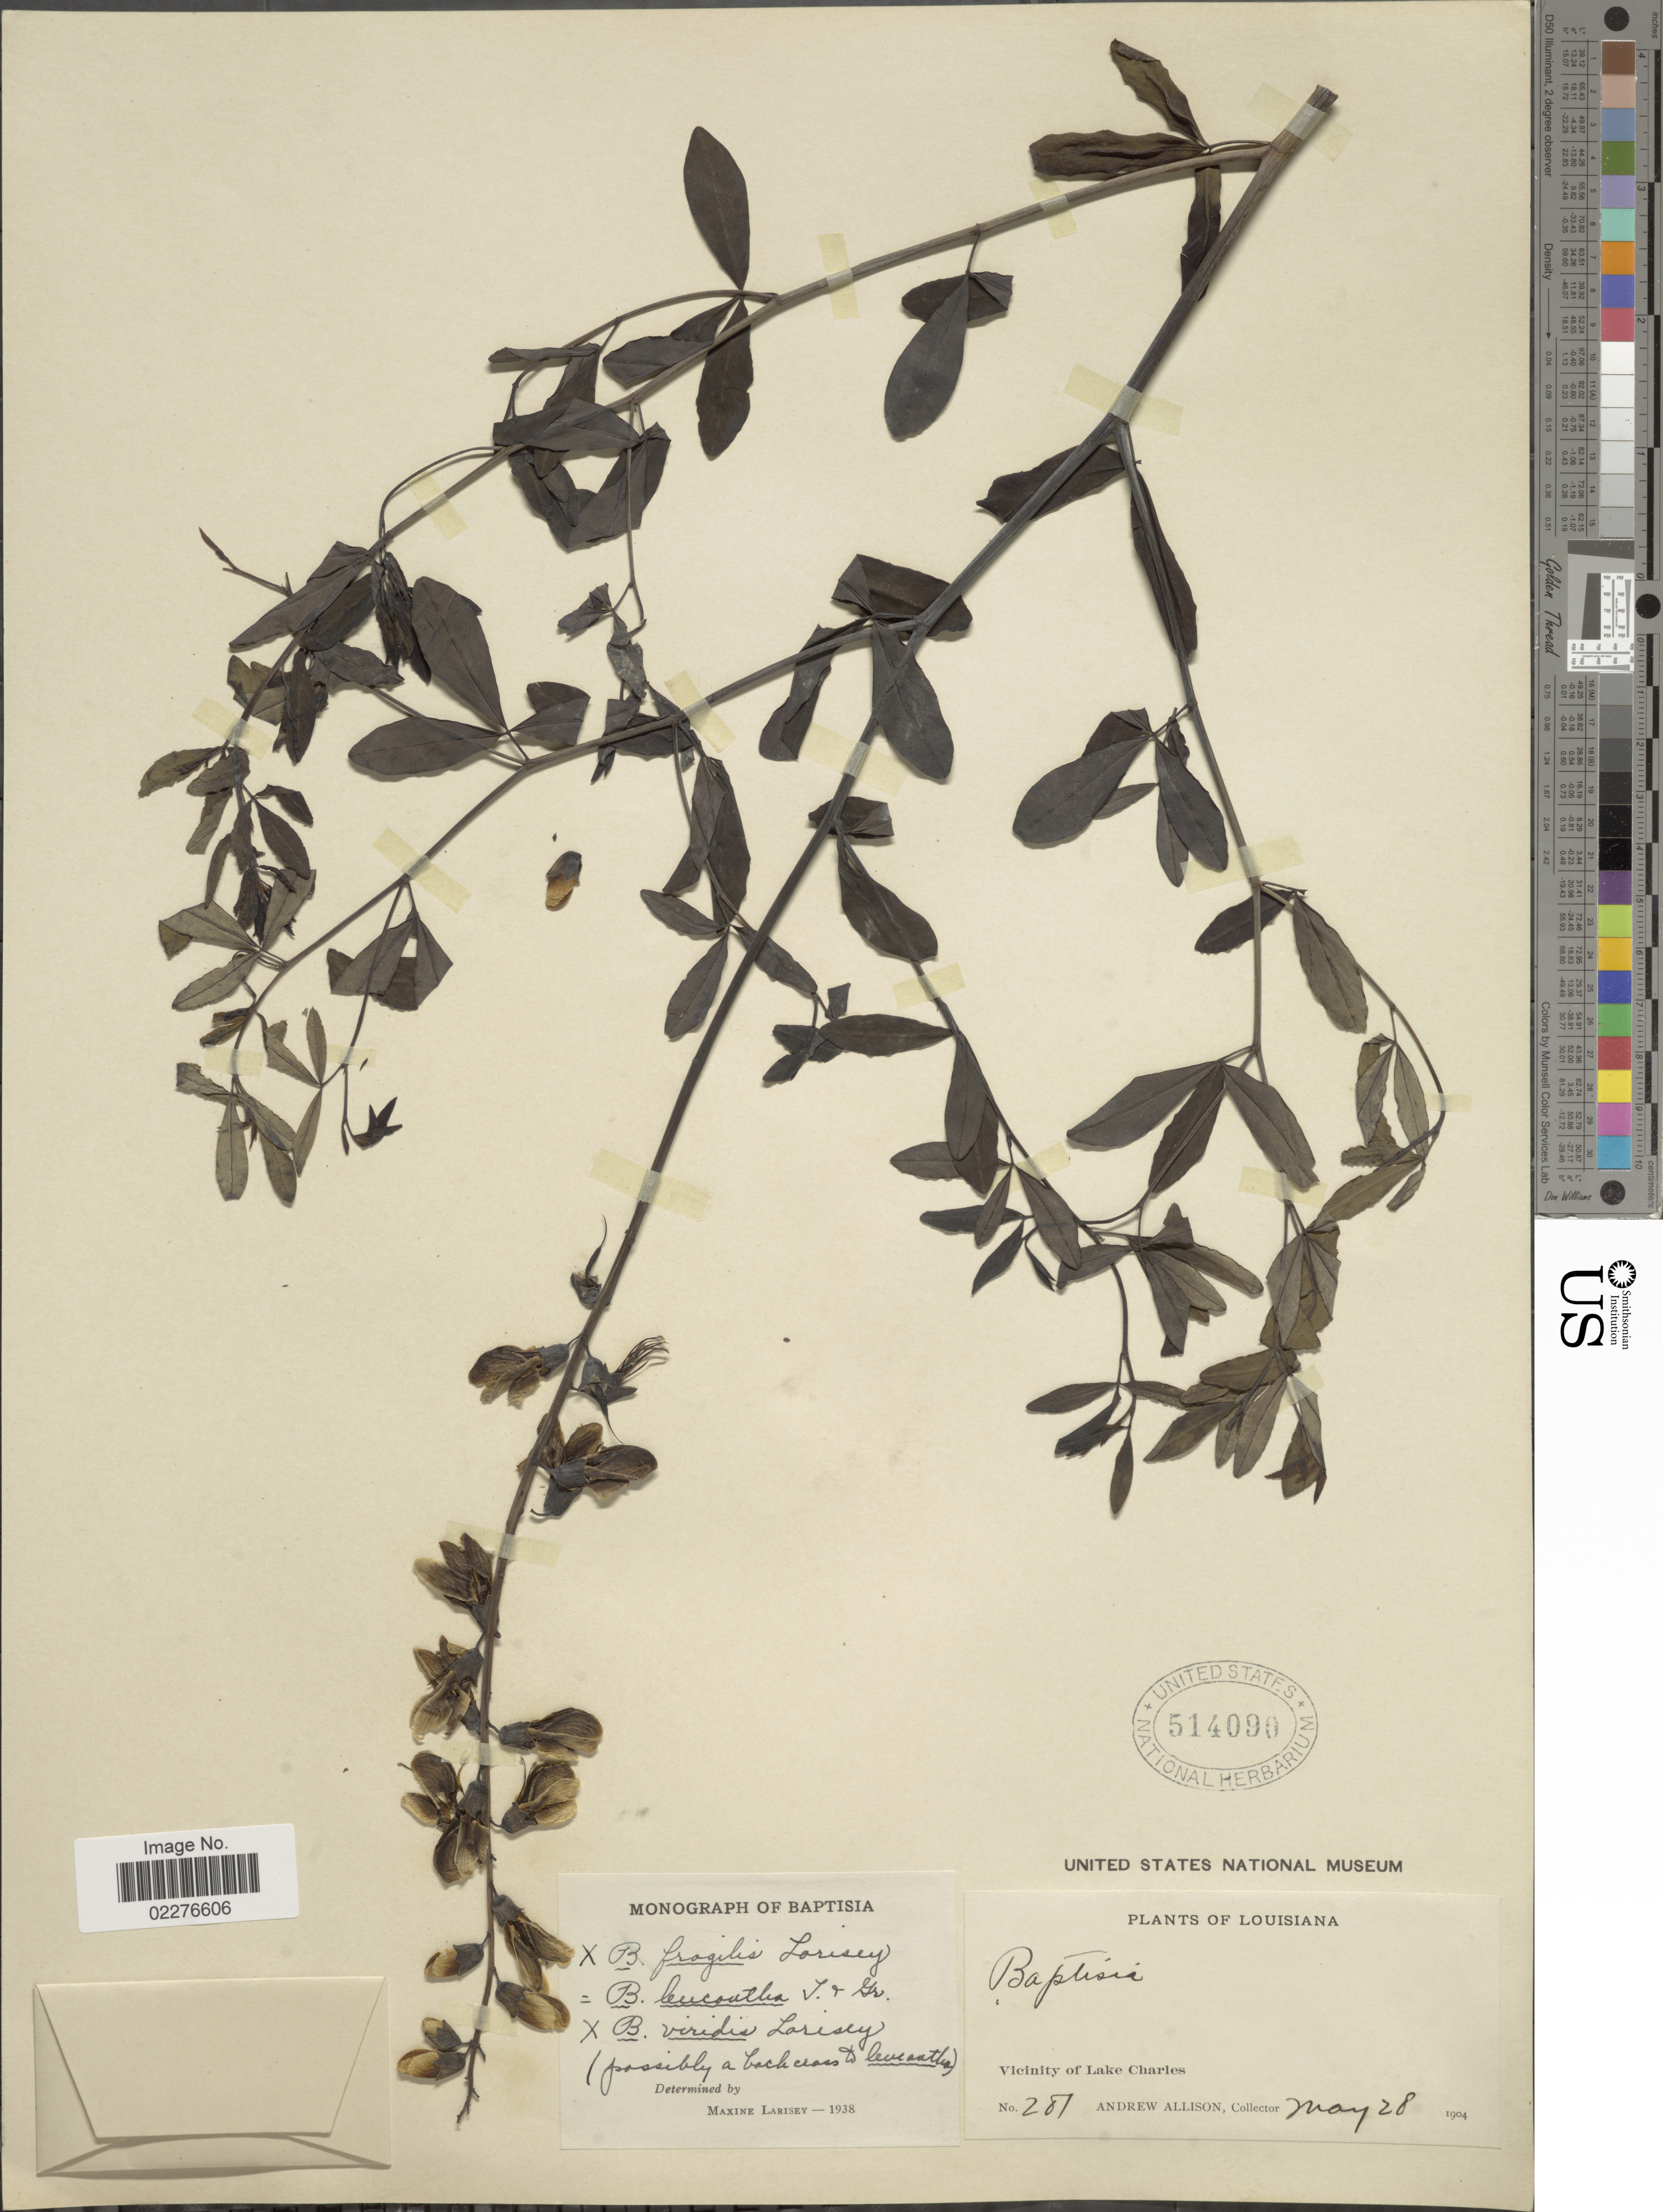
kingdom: Plantae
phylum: Tracheophyta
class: Magnoliopsida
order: Fabales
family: Fabaceae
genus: Baptisia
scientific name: Baptisia fragilis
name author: Larisey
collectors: A. Allison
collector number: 281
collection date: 1904-05-28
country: United States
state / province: Louisiana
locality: Vicinity of Lake Charles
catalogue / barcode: US 514090